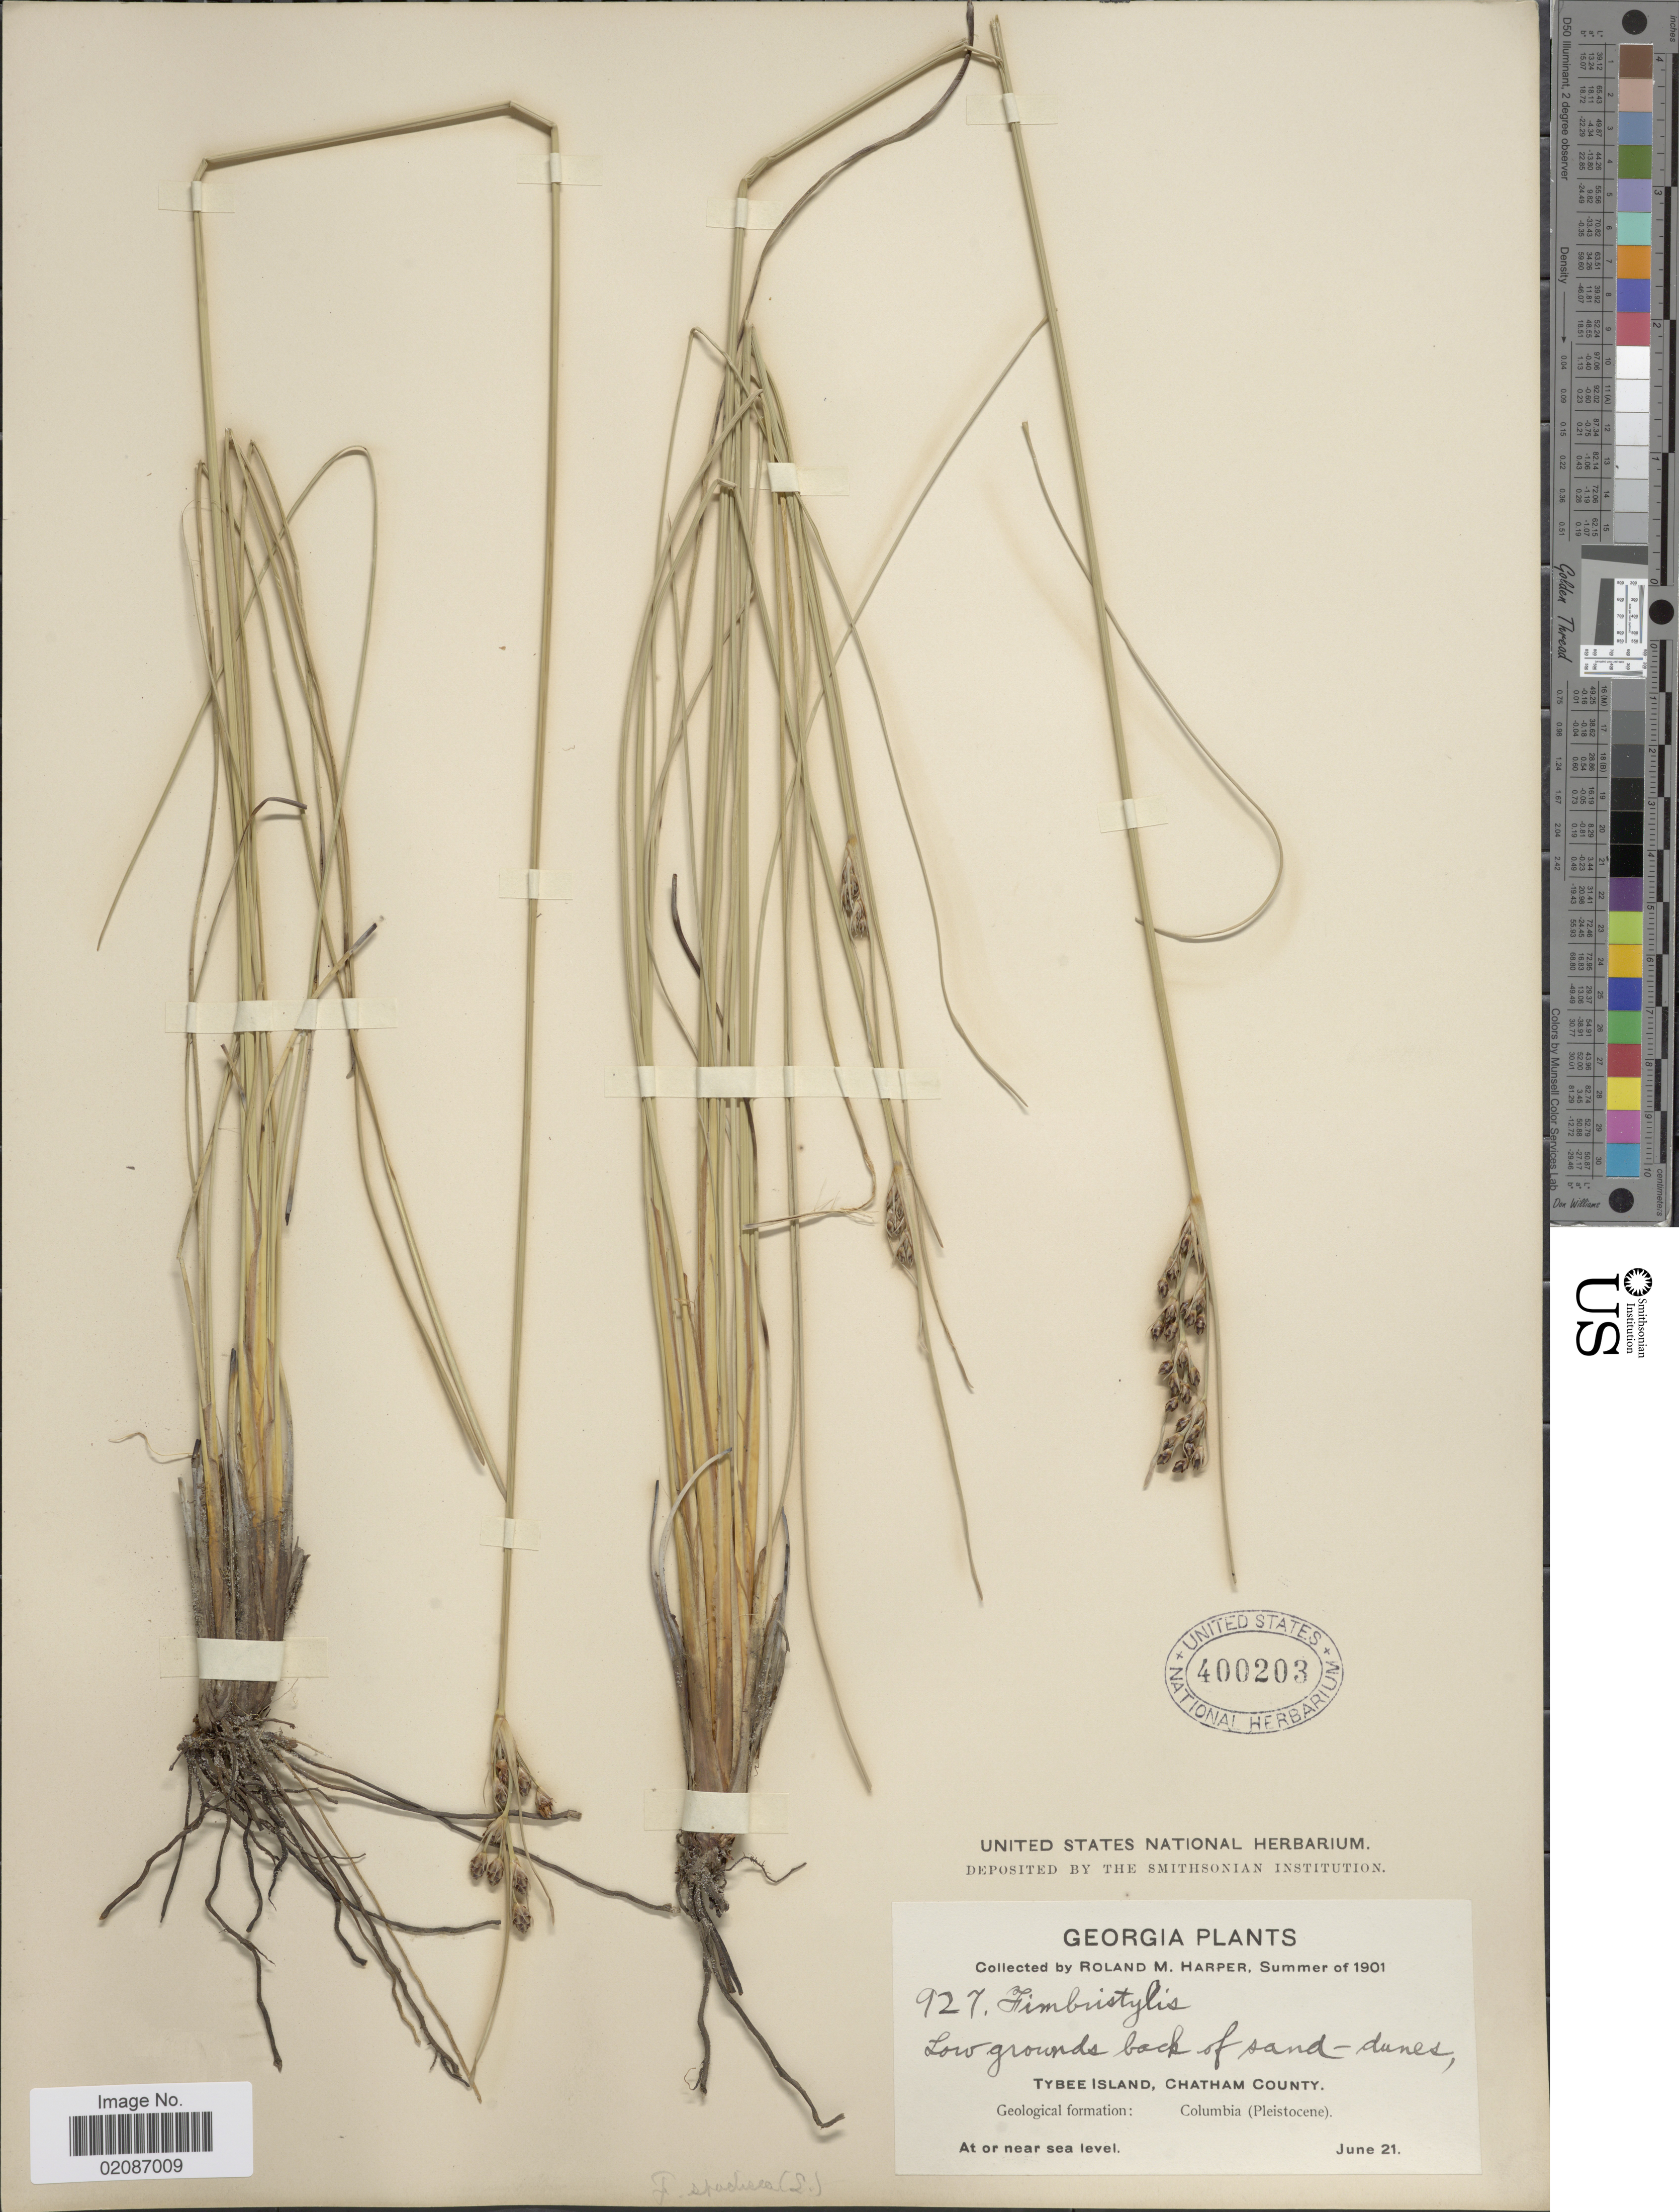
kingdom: Plantae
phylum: Tracheophyta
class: Liliopsida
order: Poales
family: Cyperaceae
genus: Fimbristylis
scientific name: Fimbristylis spadicea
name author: (L.) Vahl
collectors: R. M. Harper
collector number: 927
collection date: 1901-06-21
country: United States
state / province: Georgia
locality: Tybee Island, Chatham County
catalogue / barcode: US 400203